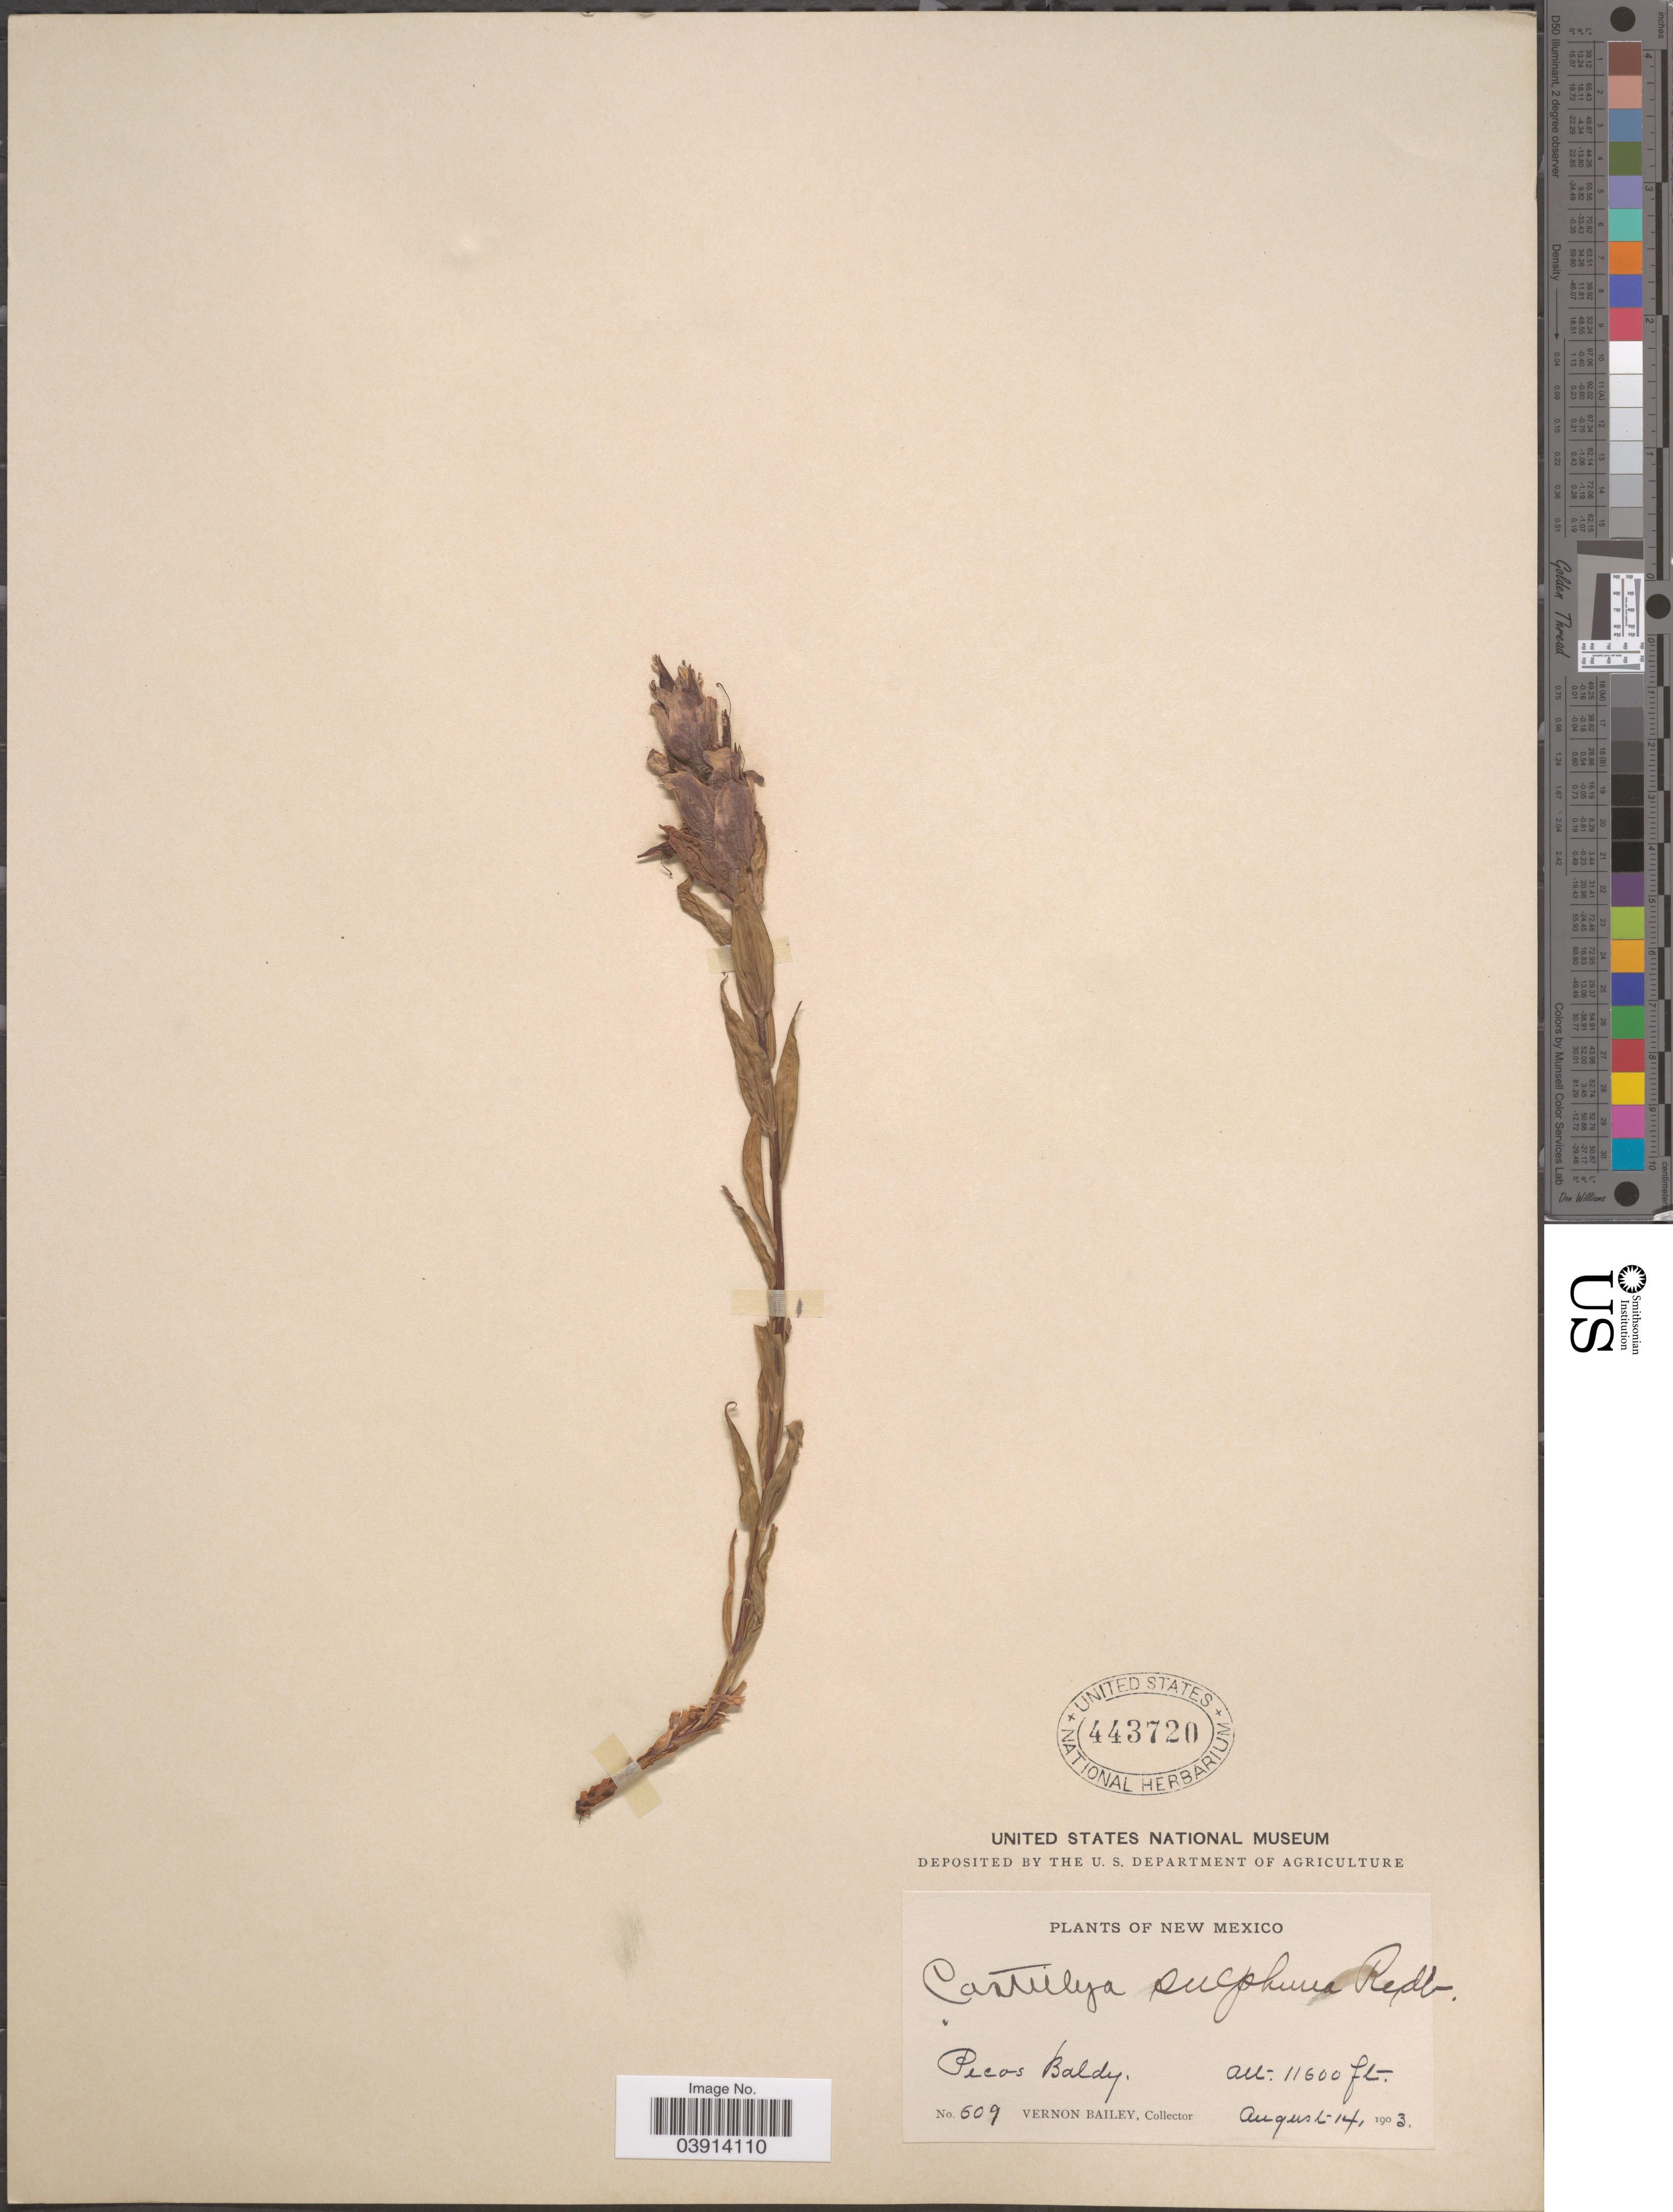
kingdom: Plantae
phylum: Tracheophyta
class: Magnoliopsida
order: Lamiales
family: Orobanchaceae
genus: Castilleja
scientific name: Castilleja septentrionalis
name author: Lindl.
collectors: V. O. Bailey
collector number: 609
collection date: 1903-08-14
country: United States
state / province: New Mexico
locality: Pecos Baldy.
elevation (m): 3536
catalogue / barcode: US 443720